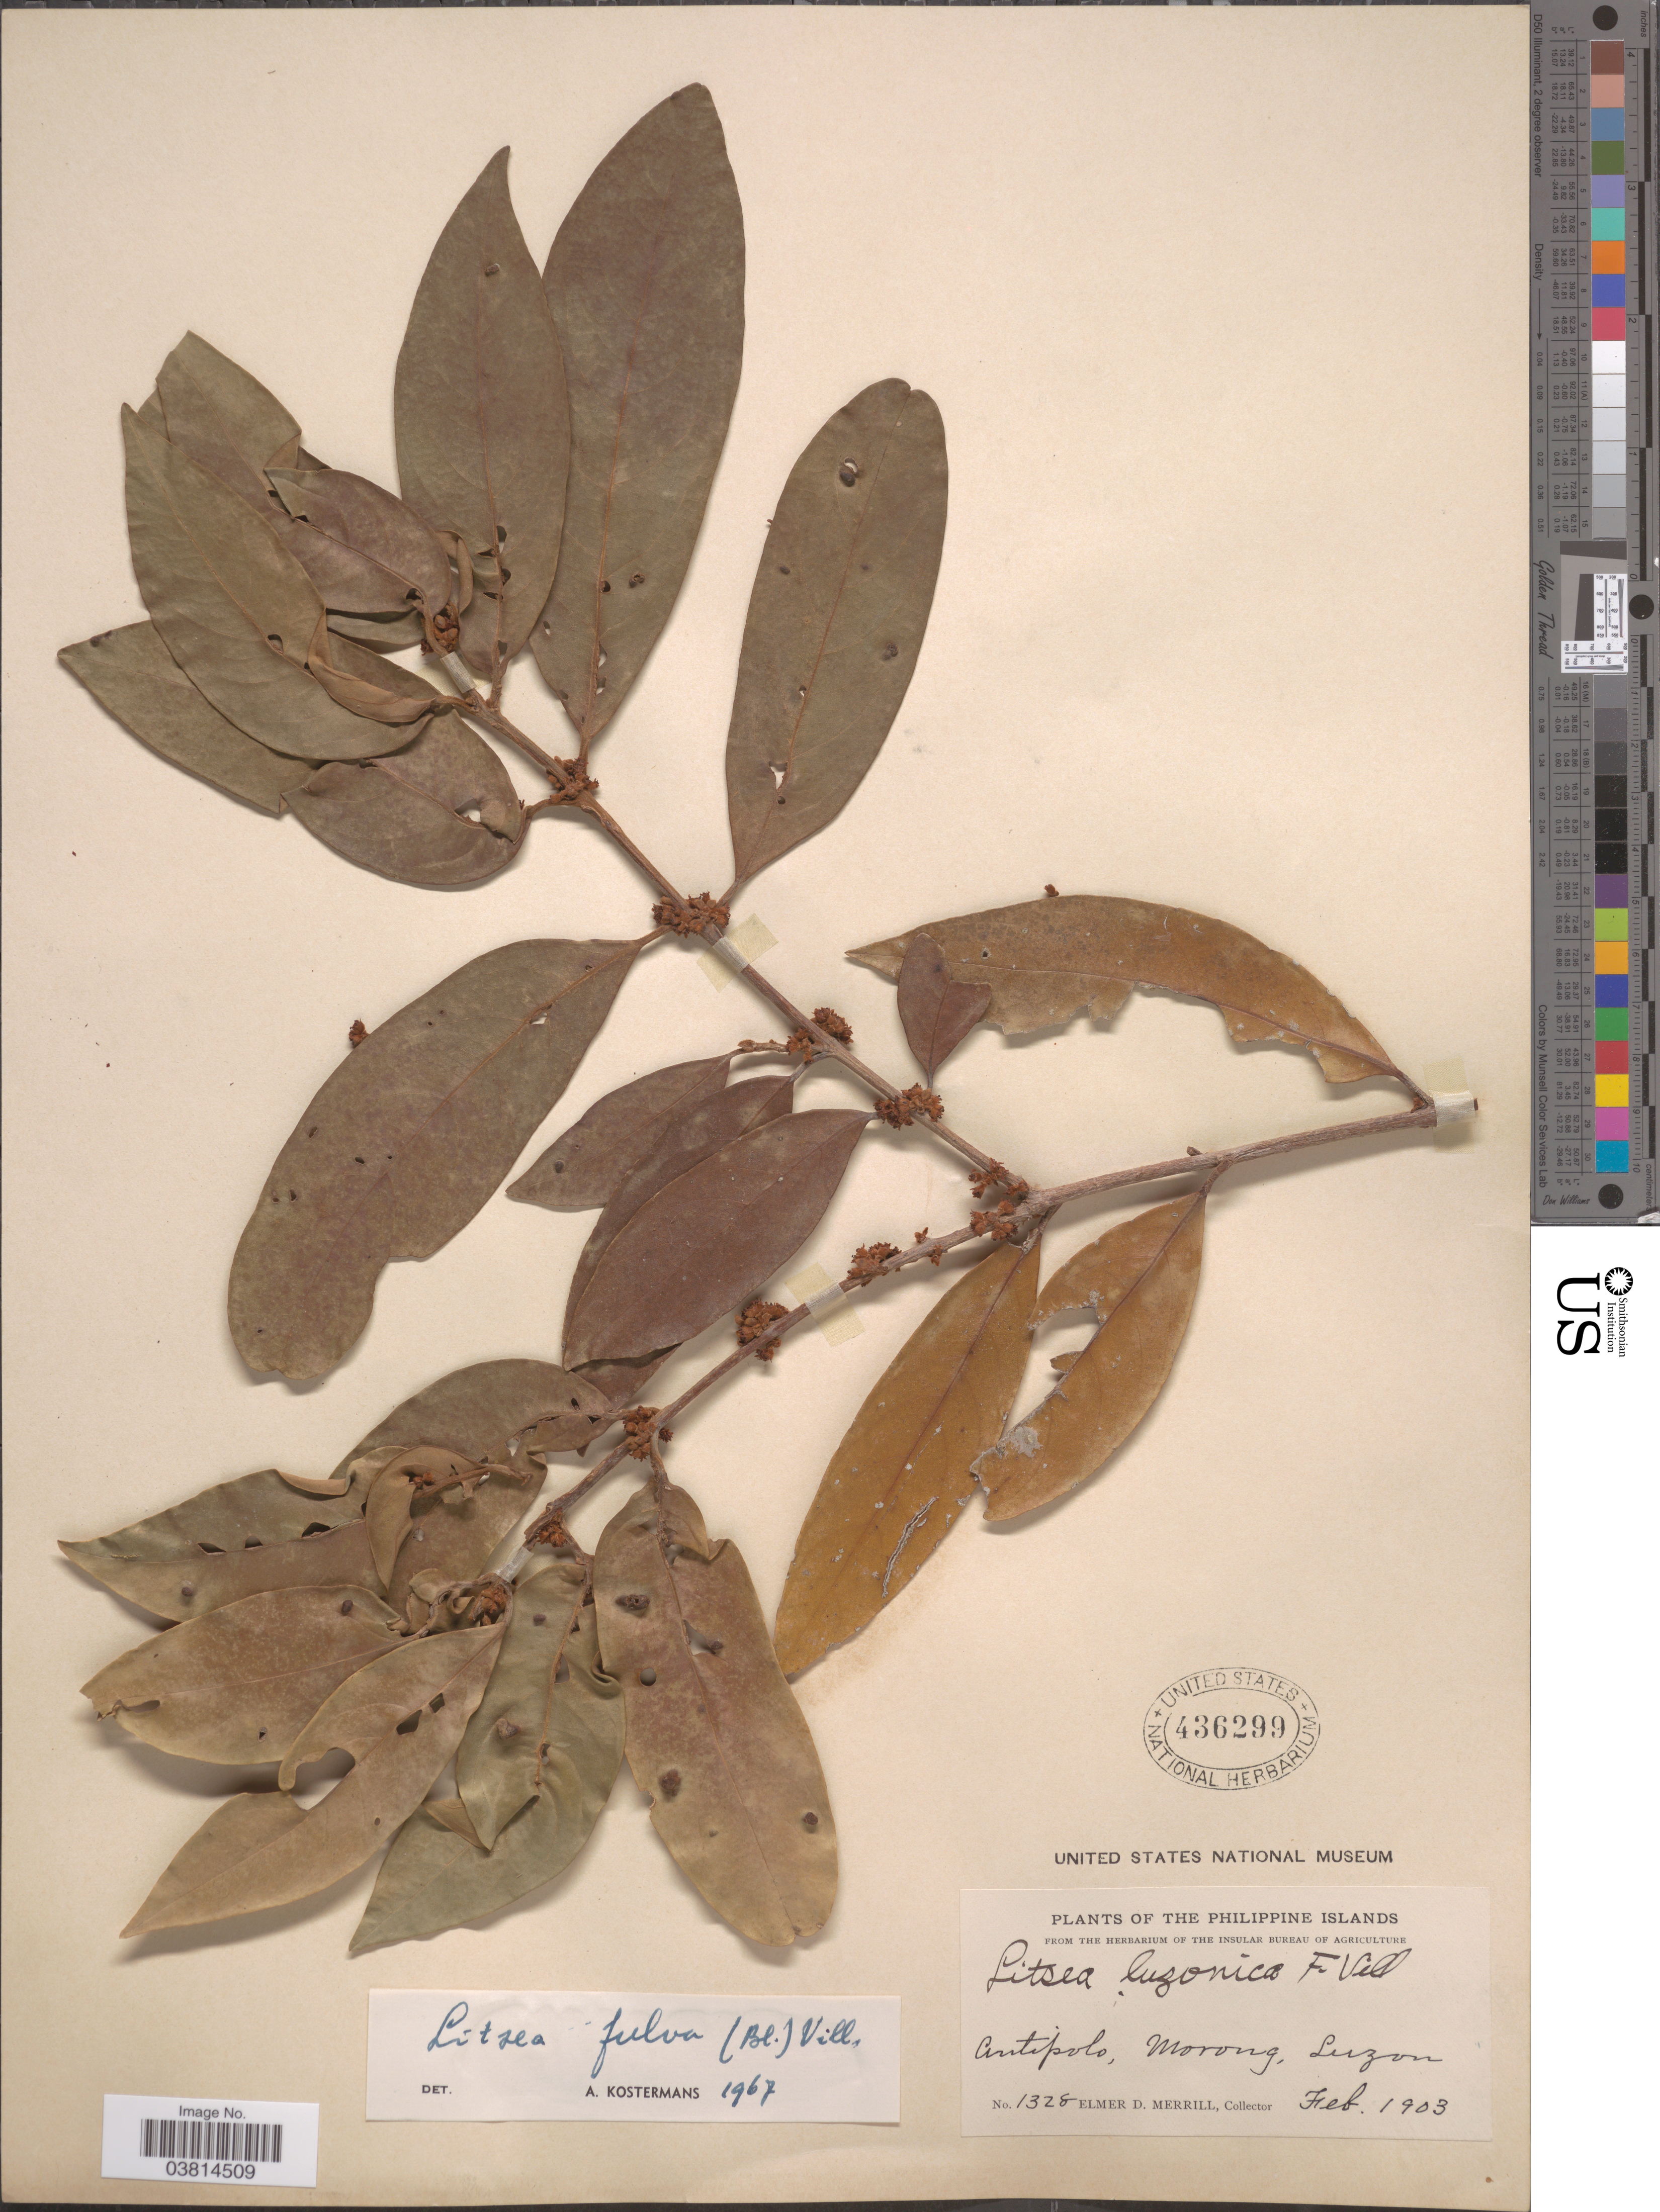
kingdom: Plantae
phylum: Tracheophyta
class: Magnoliopsida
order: Laurales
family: Lauraceae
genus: Litsea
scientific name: Litsea fulva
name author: (Blume) Fern.-Vill.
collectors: E. D. Merrill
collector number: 1328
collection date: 1903-02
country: Philippines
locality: Antipolo, Morong, Luzon.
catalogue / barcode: US 436299